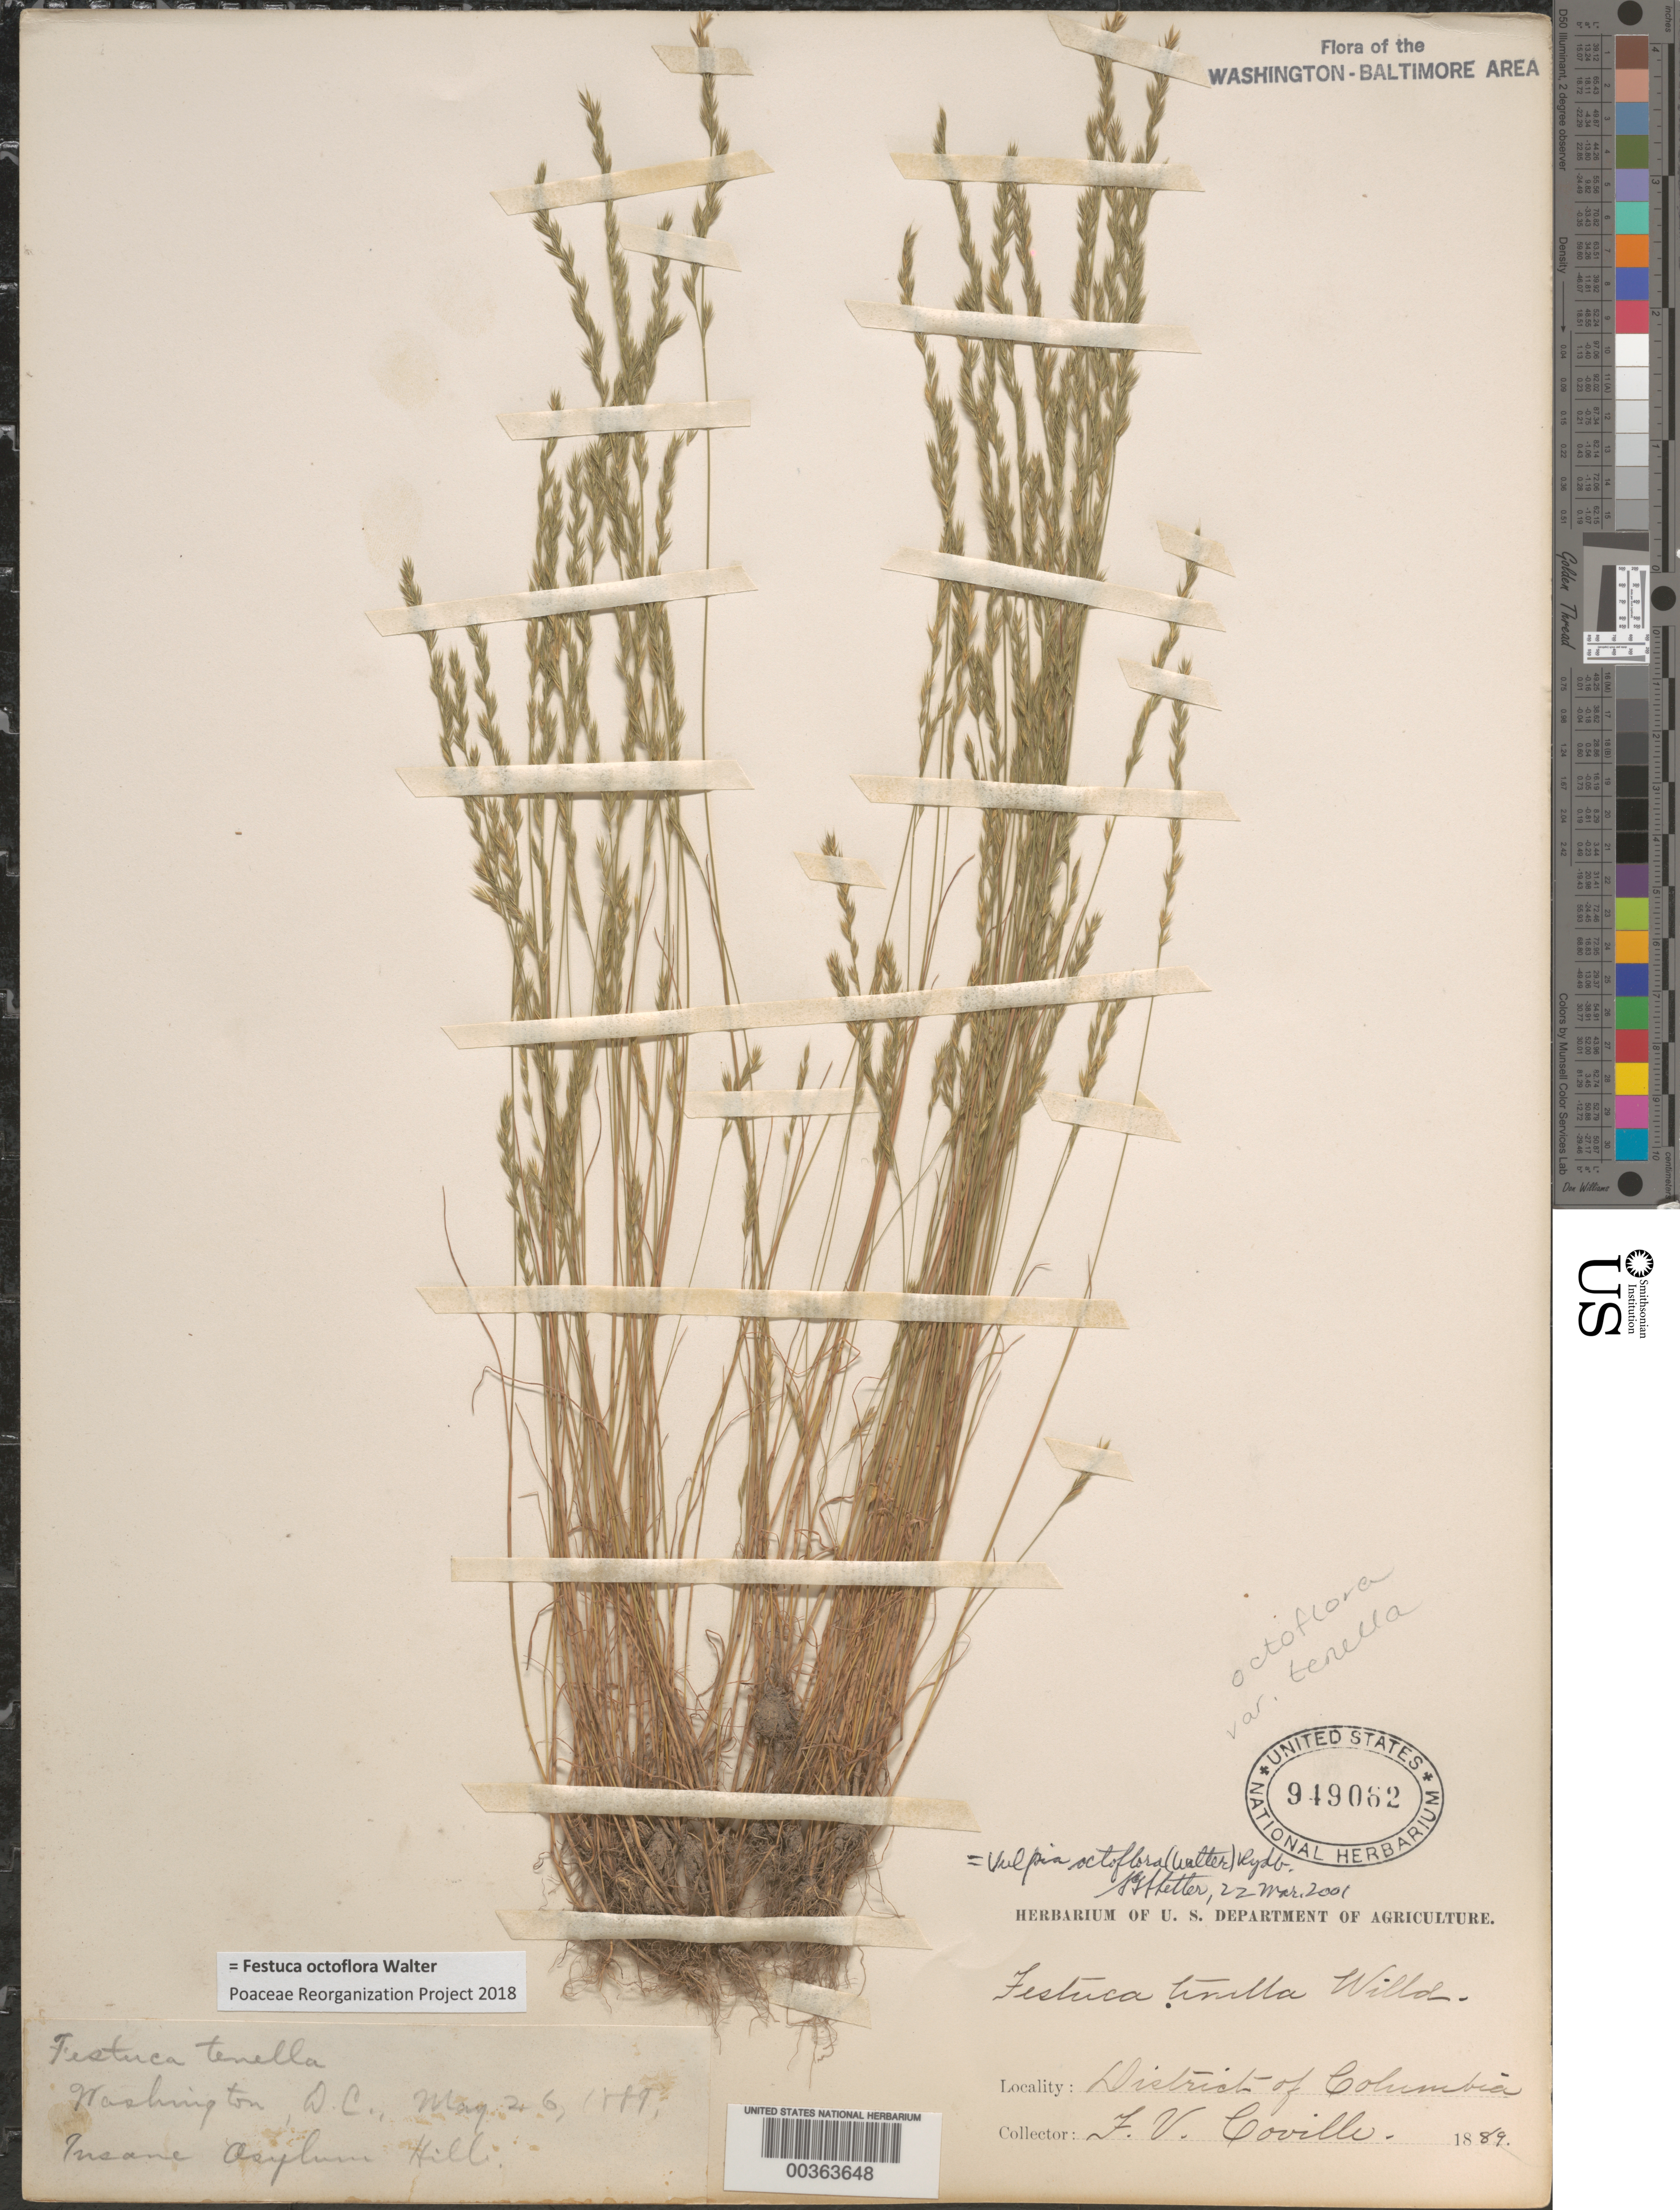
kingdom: Plantae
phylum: Tracheophyta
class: Liliopsida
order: Poales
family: Poaceae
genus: Festuca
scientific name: Festuca octoflora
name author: Walter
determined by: Poaceae Reorganization Project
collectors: F. V. Coville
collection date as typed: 26 May 1889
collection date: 1889-05-26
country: United States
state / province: District of Columbia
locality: Insane Asylum Hill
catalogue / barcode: US 949062